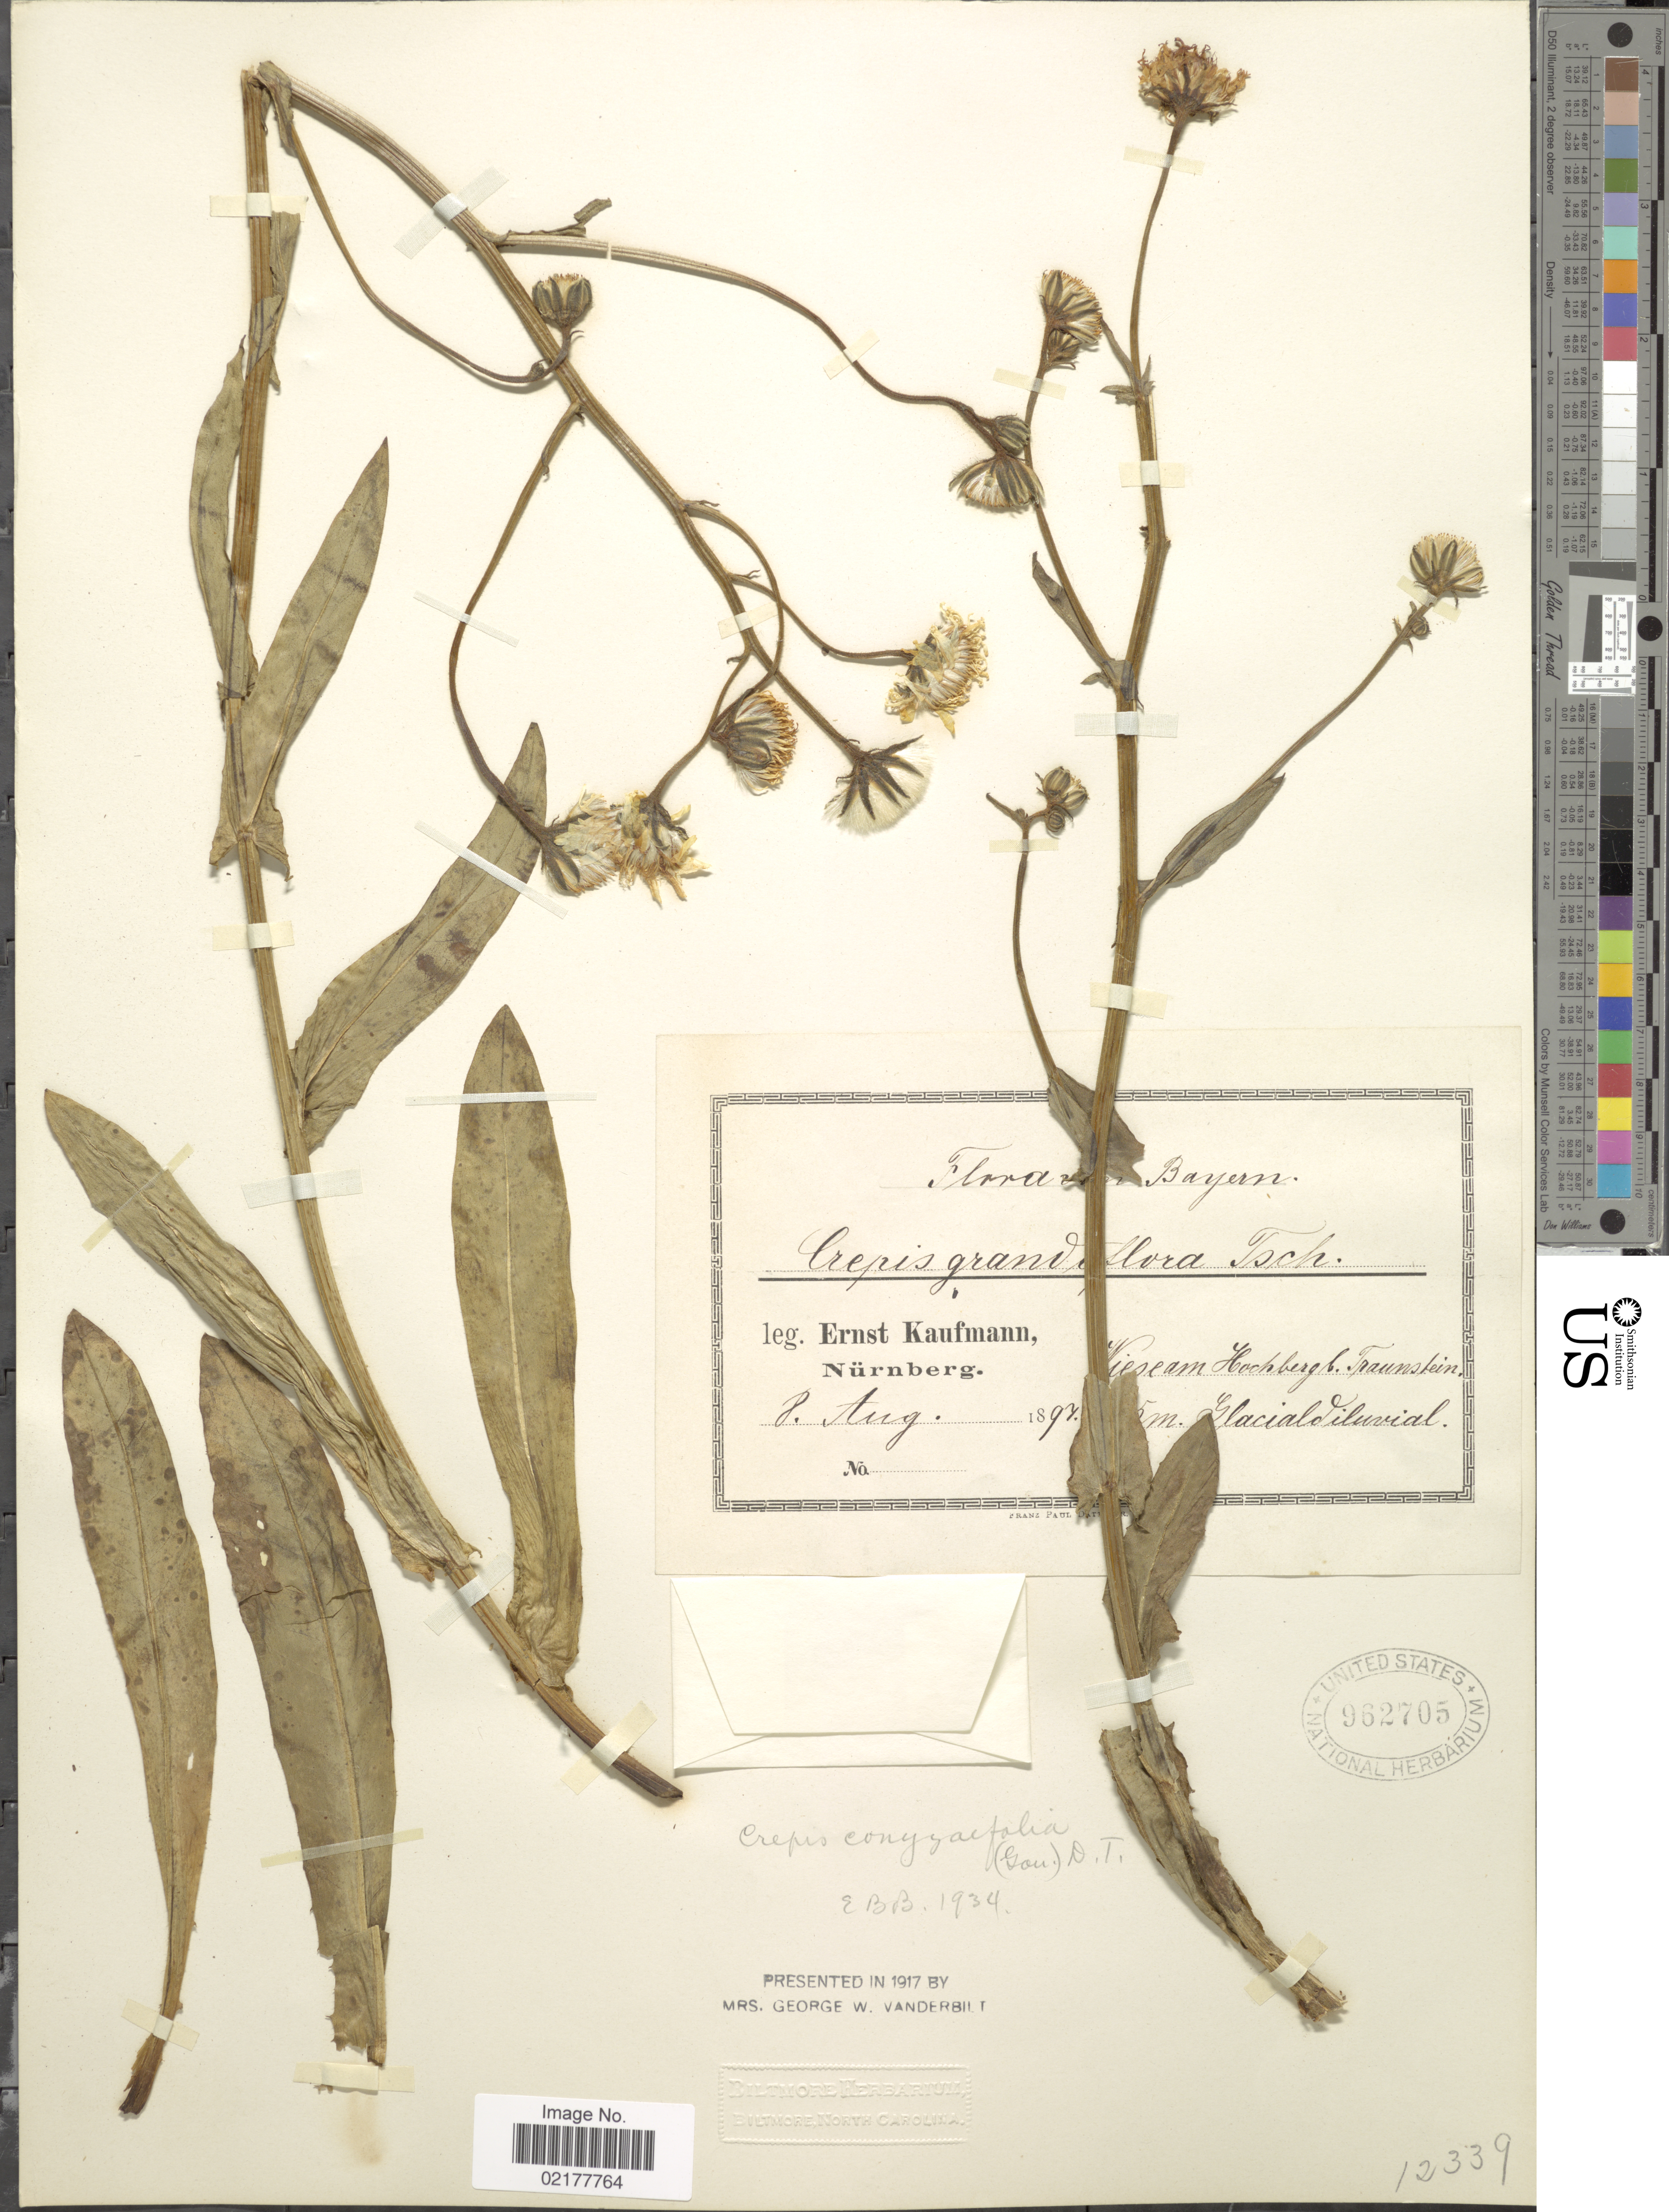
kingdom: Plantae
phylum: Tracheophyta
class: Magnoliopsida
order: Asterales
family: Asteraceae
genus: Crepis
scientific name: Crepis conyzifolia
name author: (Gouan) A. Kern.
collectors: E. Kaufmann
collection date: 1897-08-08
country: Germany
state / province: Bayern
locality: Wieseam Hochberg b, Traunstein, Glacialdiluvial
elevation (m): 5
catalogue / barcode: US 962705